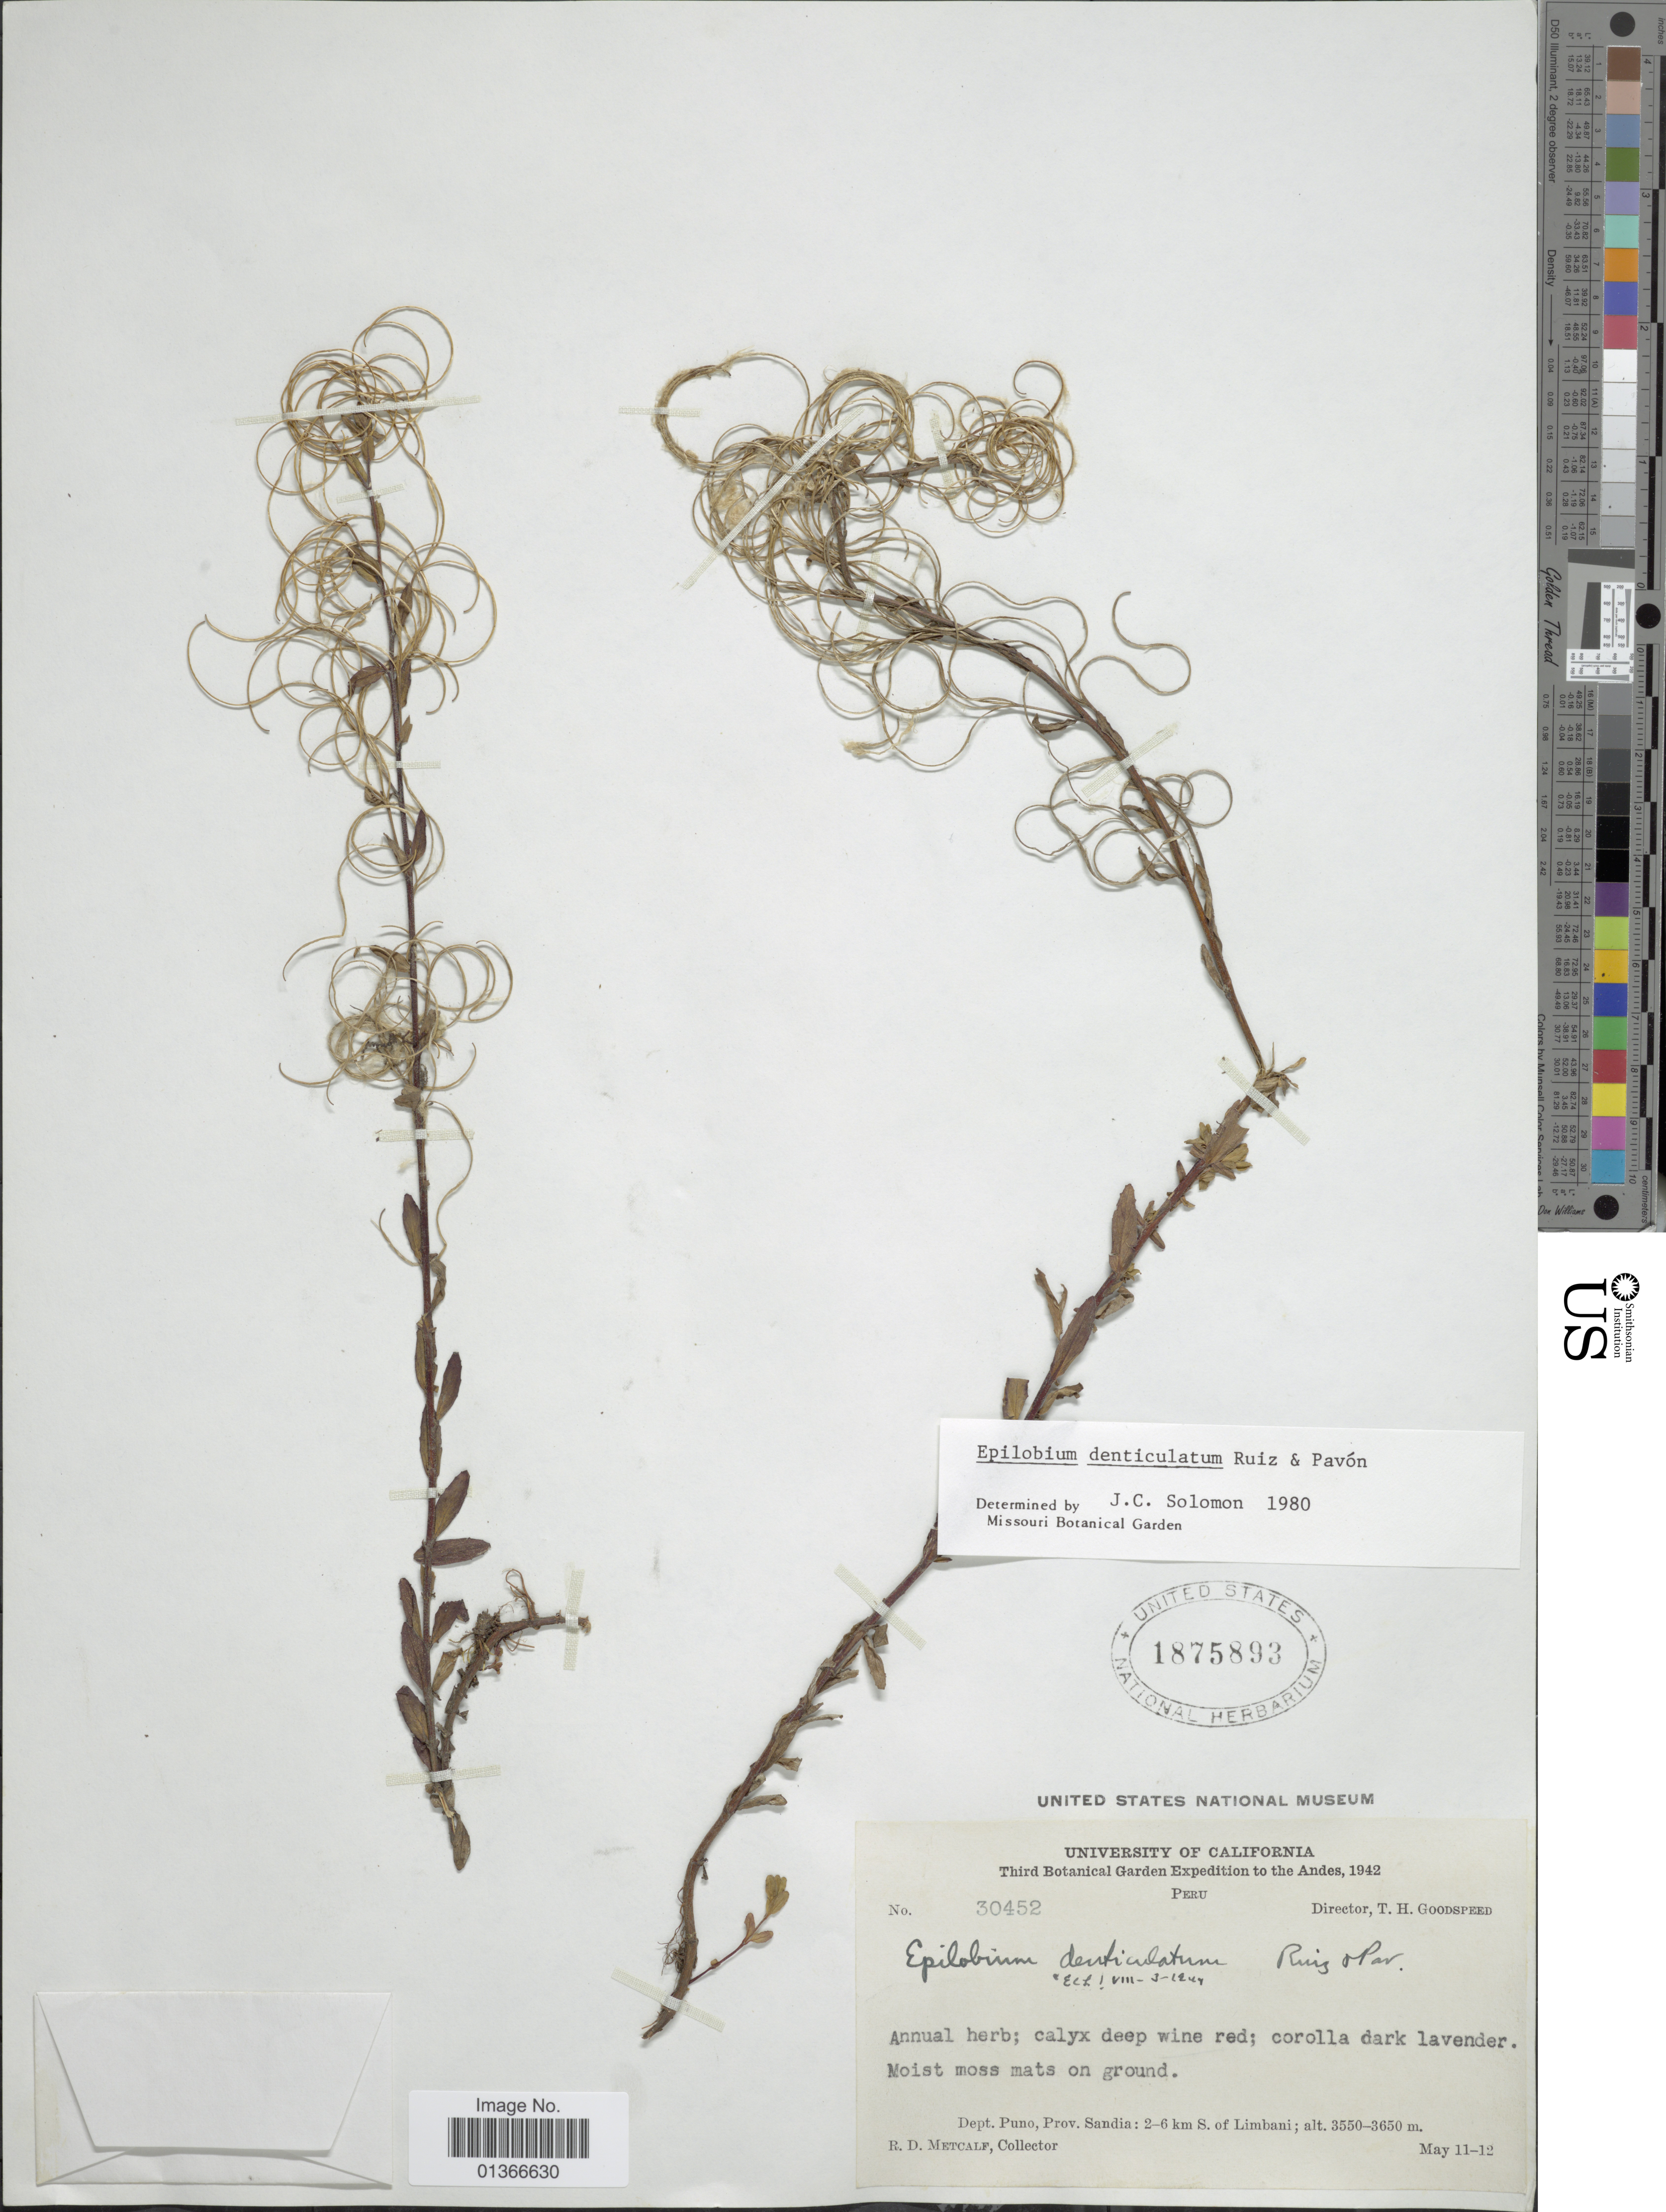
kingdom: Plantae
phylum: Tracheophyta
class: Magnoliopsida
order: Myrtales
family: Onagraceae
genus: Epilobium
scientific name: Epilobium denticulatum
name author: Ruiz & Pav.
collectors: R. D. Metcalf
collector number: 30452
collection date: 1942-05-11/1942-05-12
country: Peru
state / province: Puno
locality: Prov. Sandia: 2-6 km S. of Limbani.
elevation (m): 3550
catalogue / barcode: US 1875893